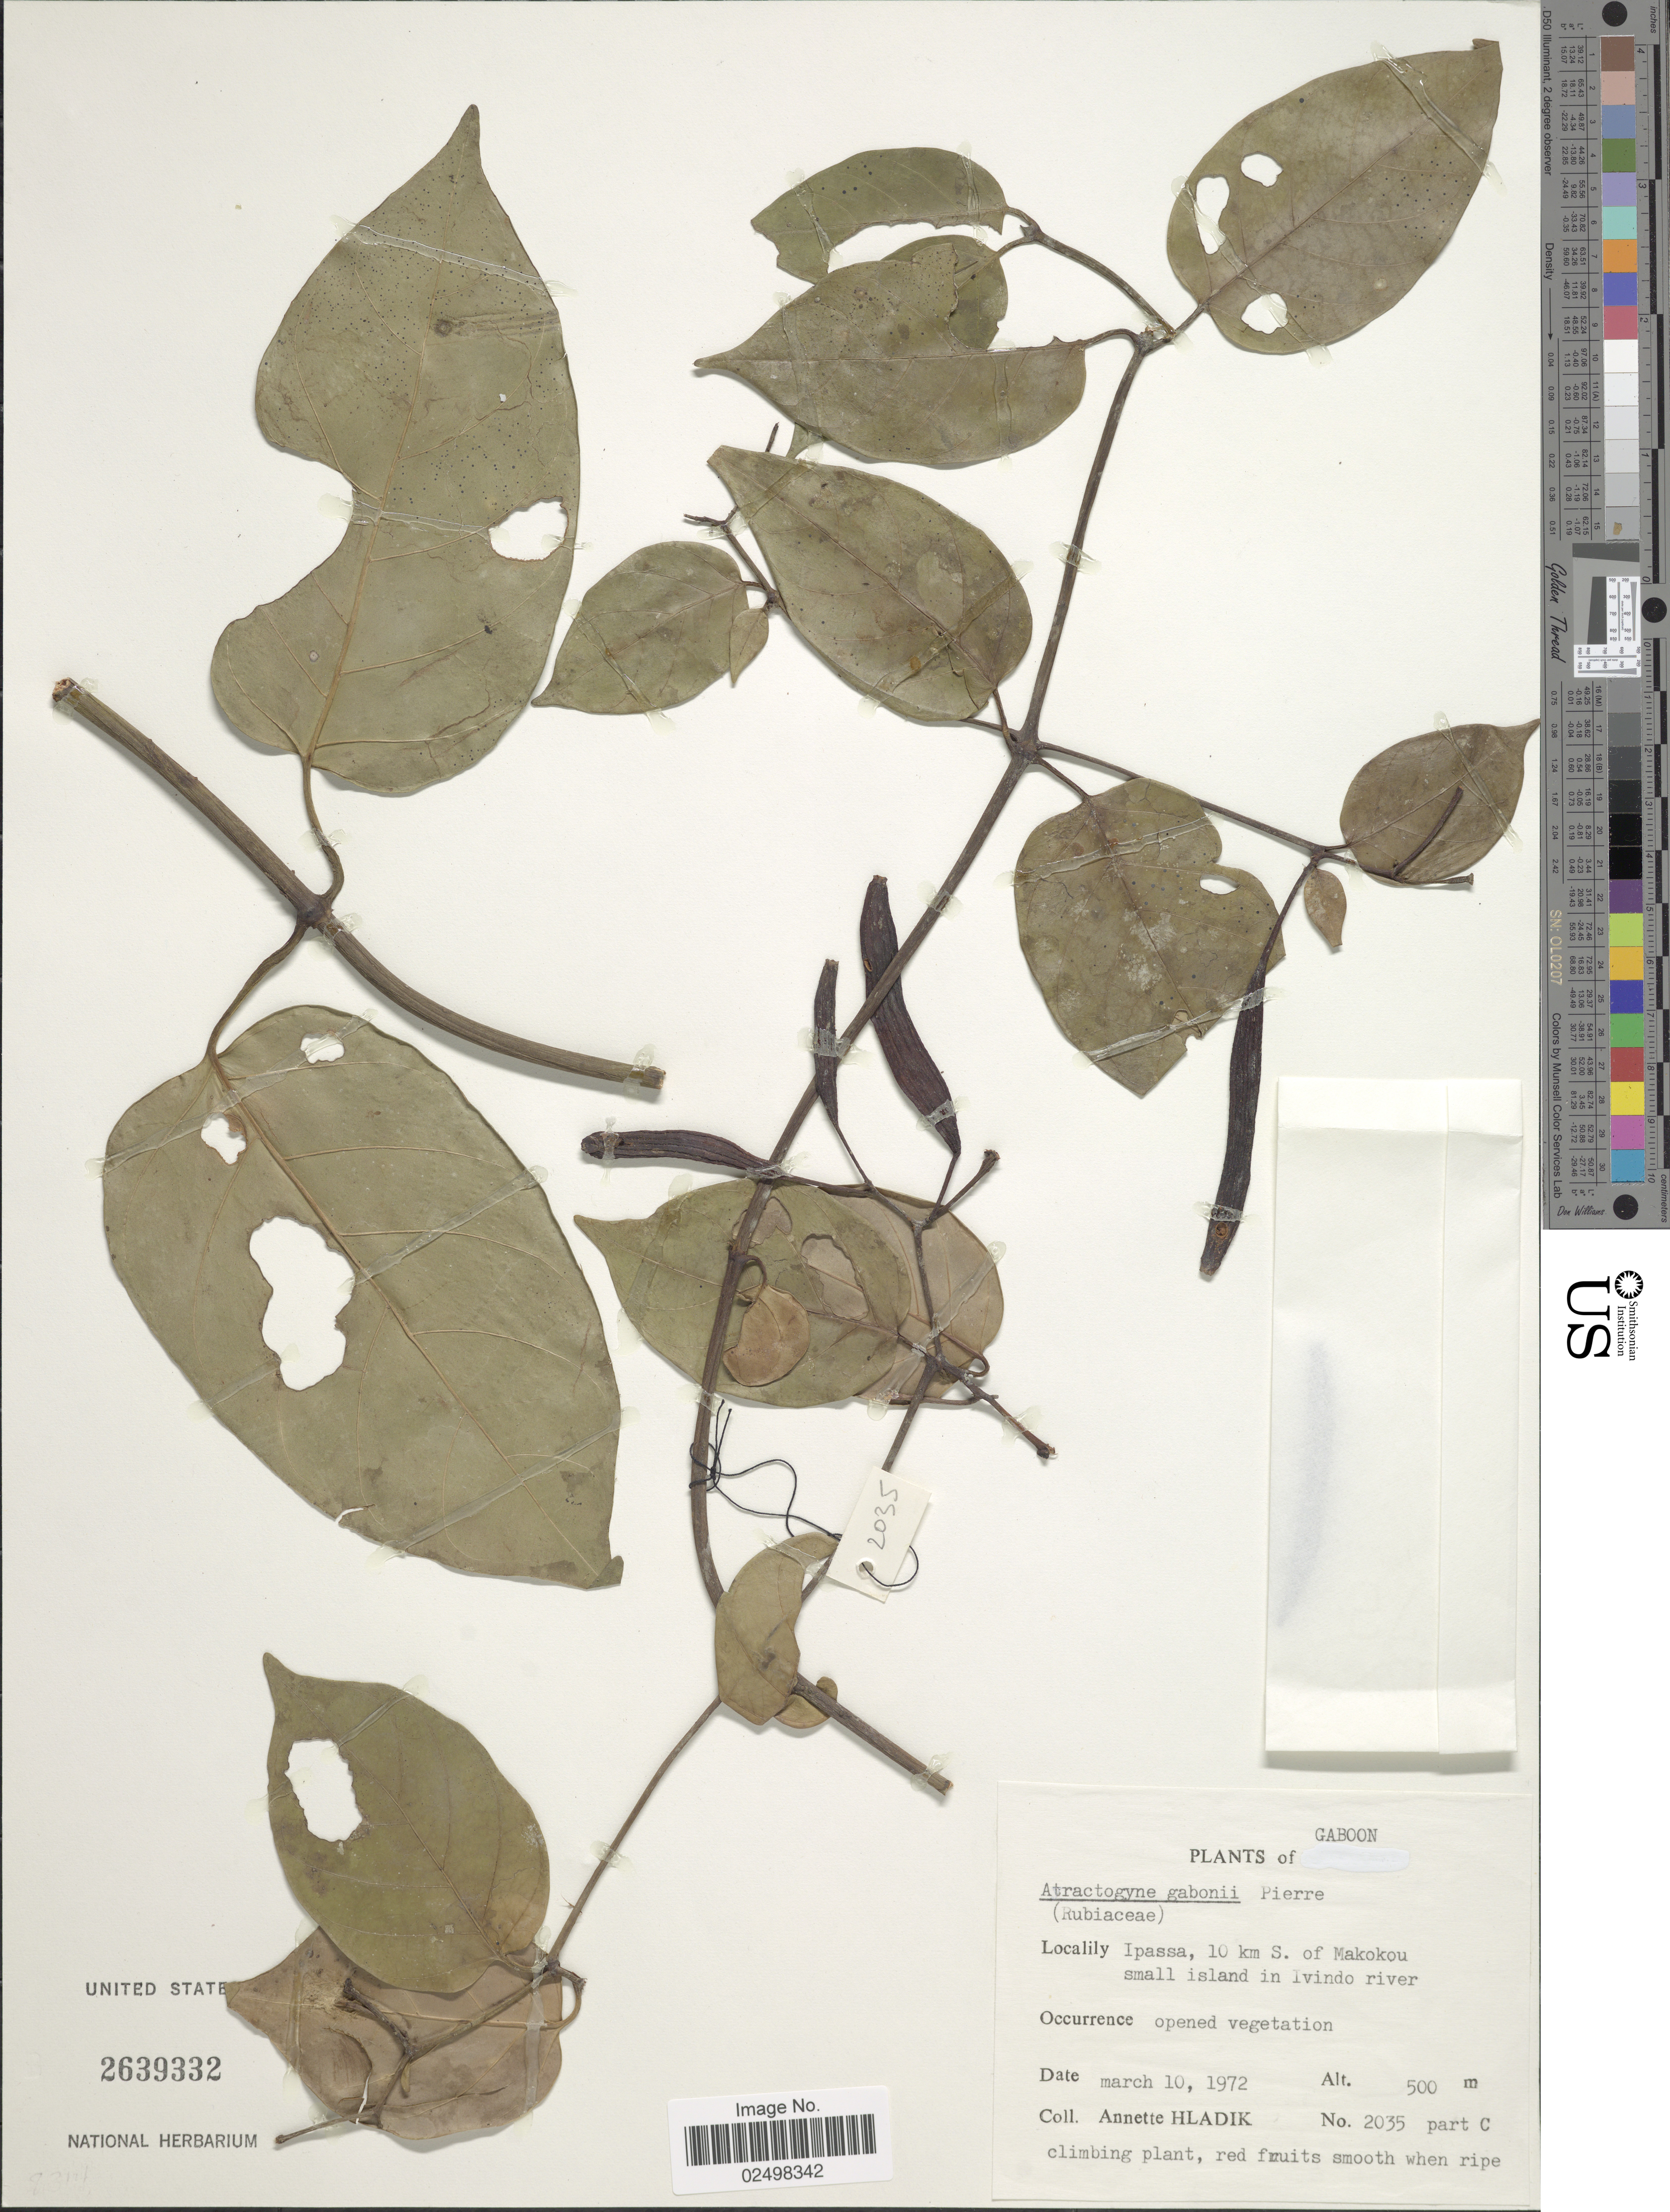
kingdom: Plantae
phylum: Tracheophyta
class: Magnoliopsida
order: Gentianales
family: Rubiaceae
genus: Atractogyne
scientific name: Atractogyne gabonii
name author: Pierre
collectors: A. Hladik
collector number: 2035 part C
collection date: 1972-03-10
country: Gabon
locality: Gaboon, Ipassa, 10 km S of Makokou small island in Ivindo River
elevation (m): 500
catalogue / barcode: US 2639332